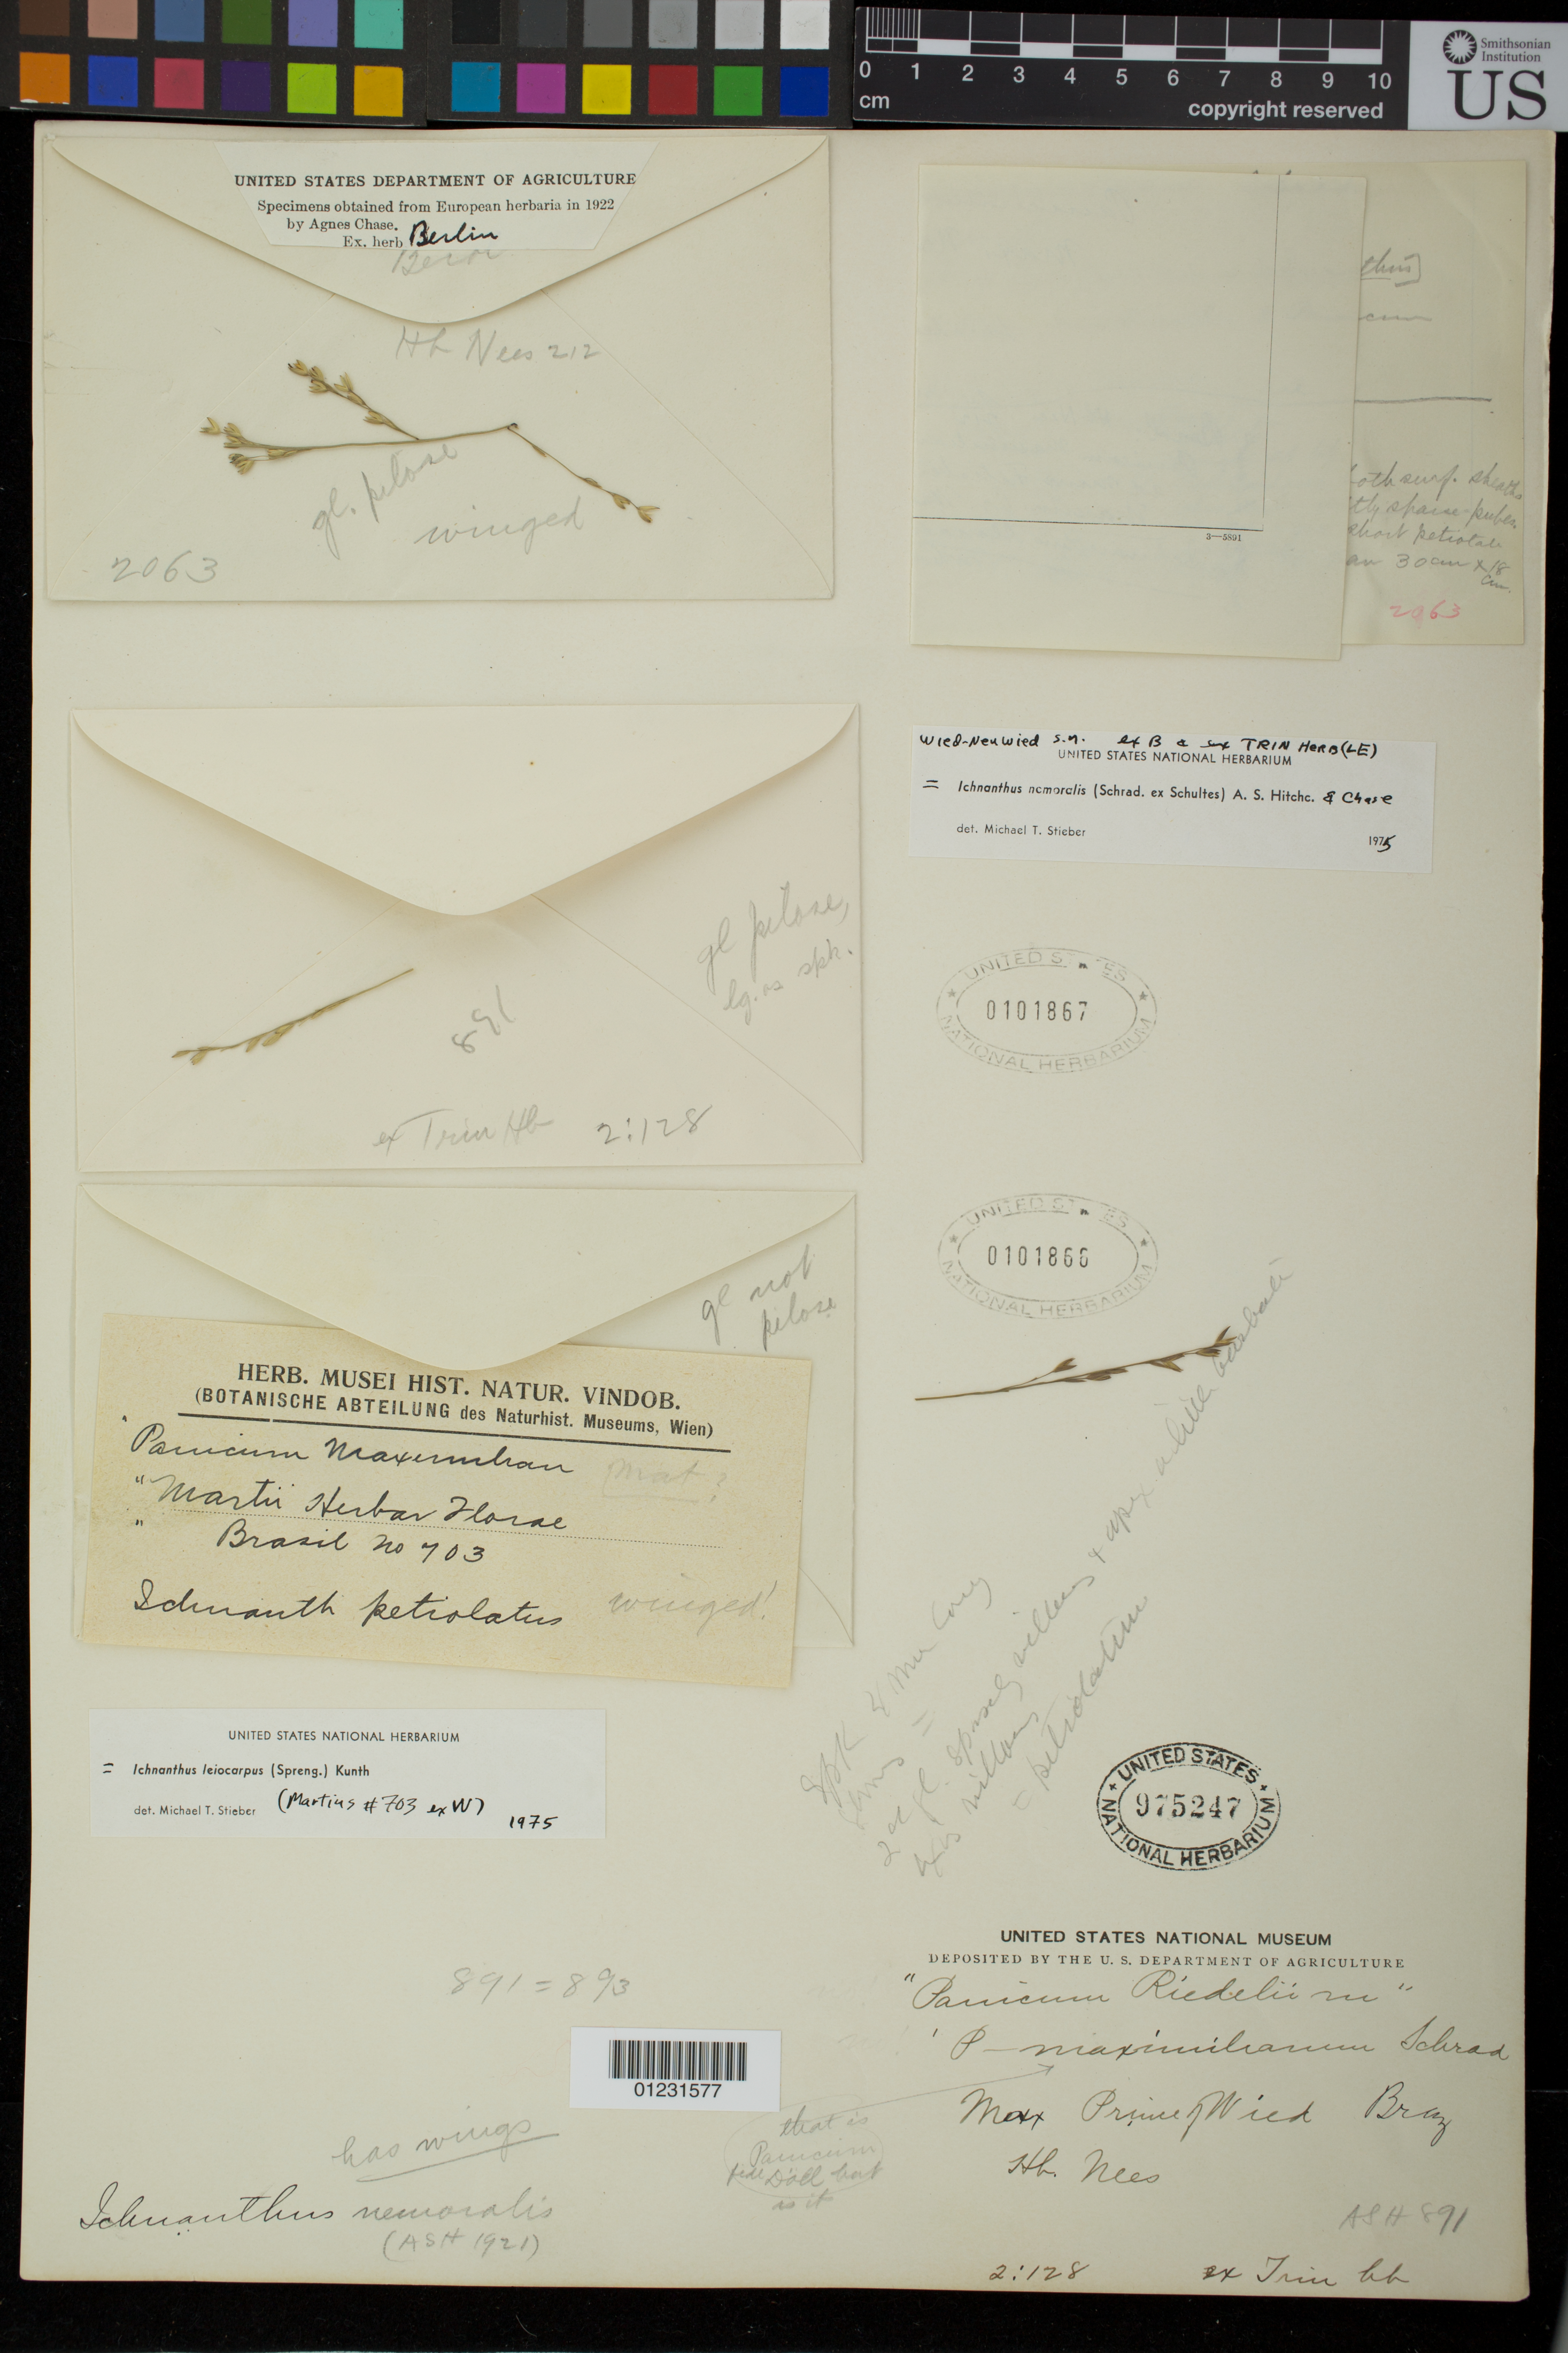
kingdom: Plantae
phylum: Tracheophyta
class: Liliopsida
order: Poales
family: Poaceae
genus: Panicum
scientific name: Panicum maximiliani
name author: Schrad. ex Schult.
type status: Type Collection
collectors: M. Wied-Neuwied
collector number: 703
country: Brazil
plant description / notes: Fragmentary material of type specimen ex herb. Hackel.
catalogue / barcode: US 975247